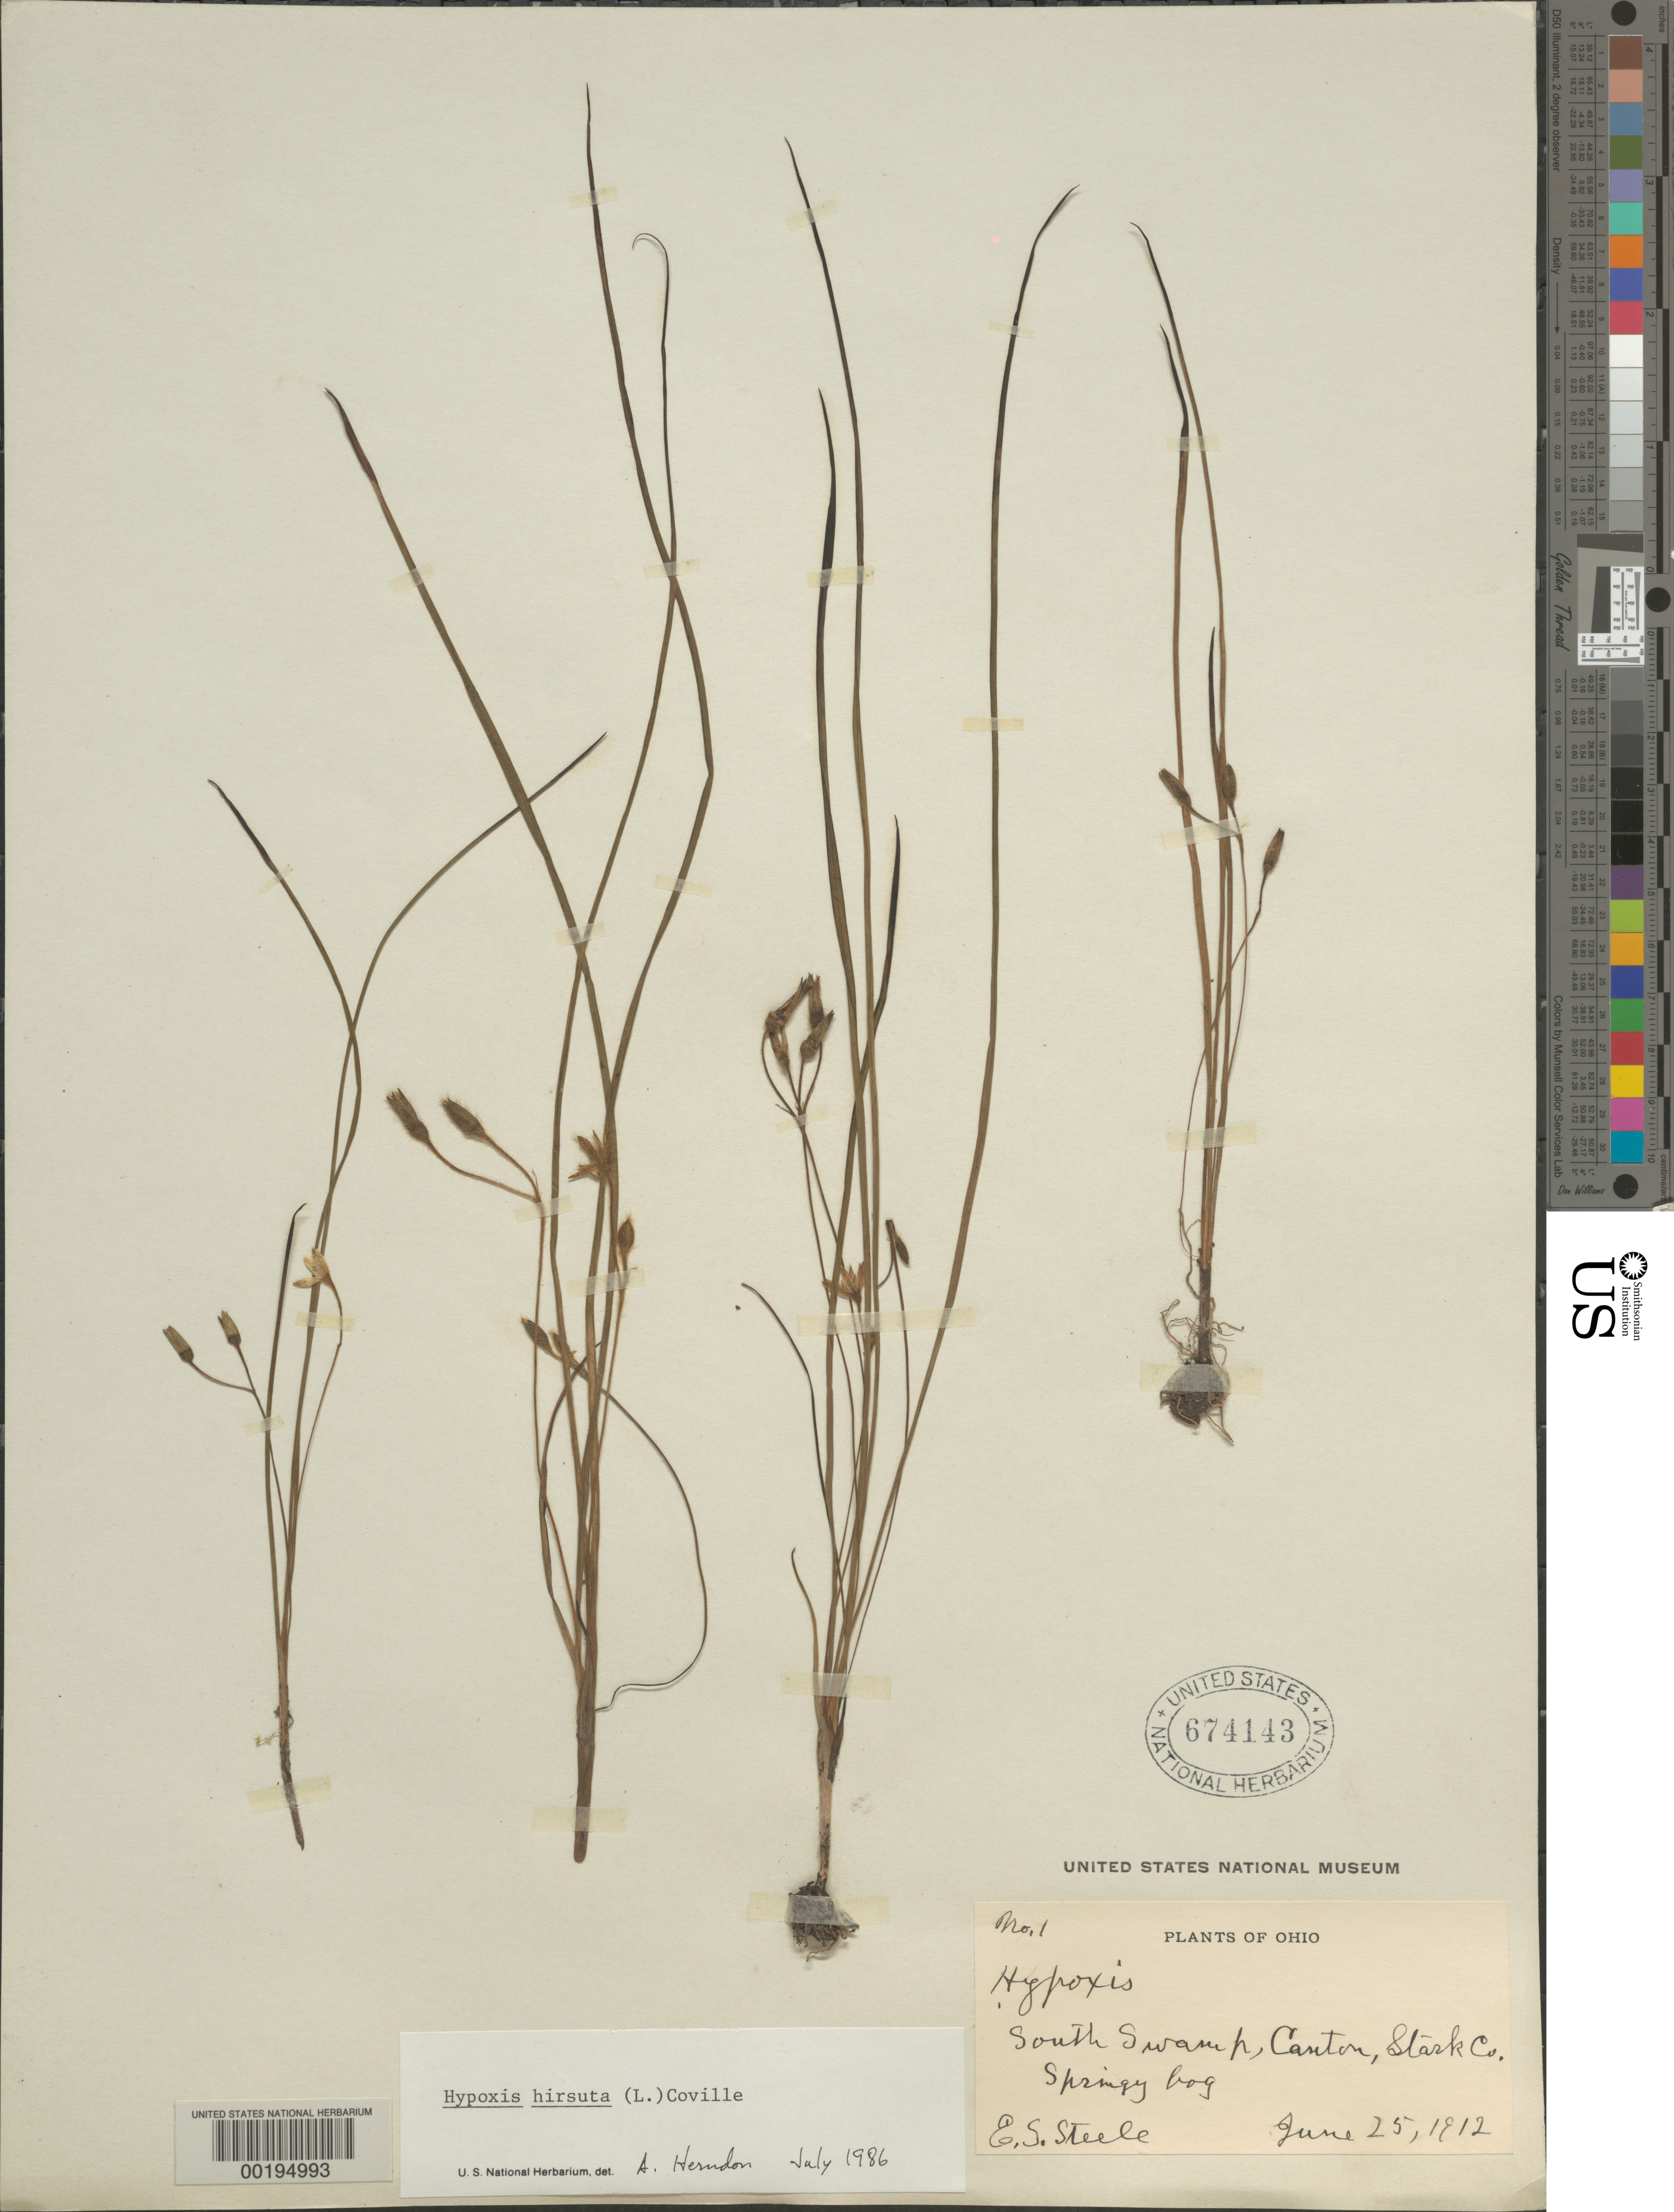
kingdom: Plantae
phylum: Tracheophyta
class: Liliopsida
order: Asparagales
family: Hypoxidaceae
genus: Hypoxis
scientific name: Hypoxis hirsuta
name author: (L.) Coville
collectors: E. Steele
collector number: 1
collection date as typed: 25 Jun 1912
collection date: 1912-06-25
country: United States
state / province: Ohio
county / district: Stark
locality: Canton, s swamp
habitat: Springy bog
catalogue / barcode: US 674143